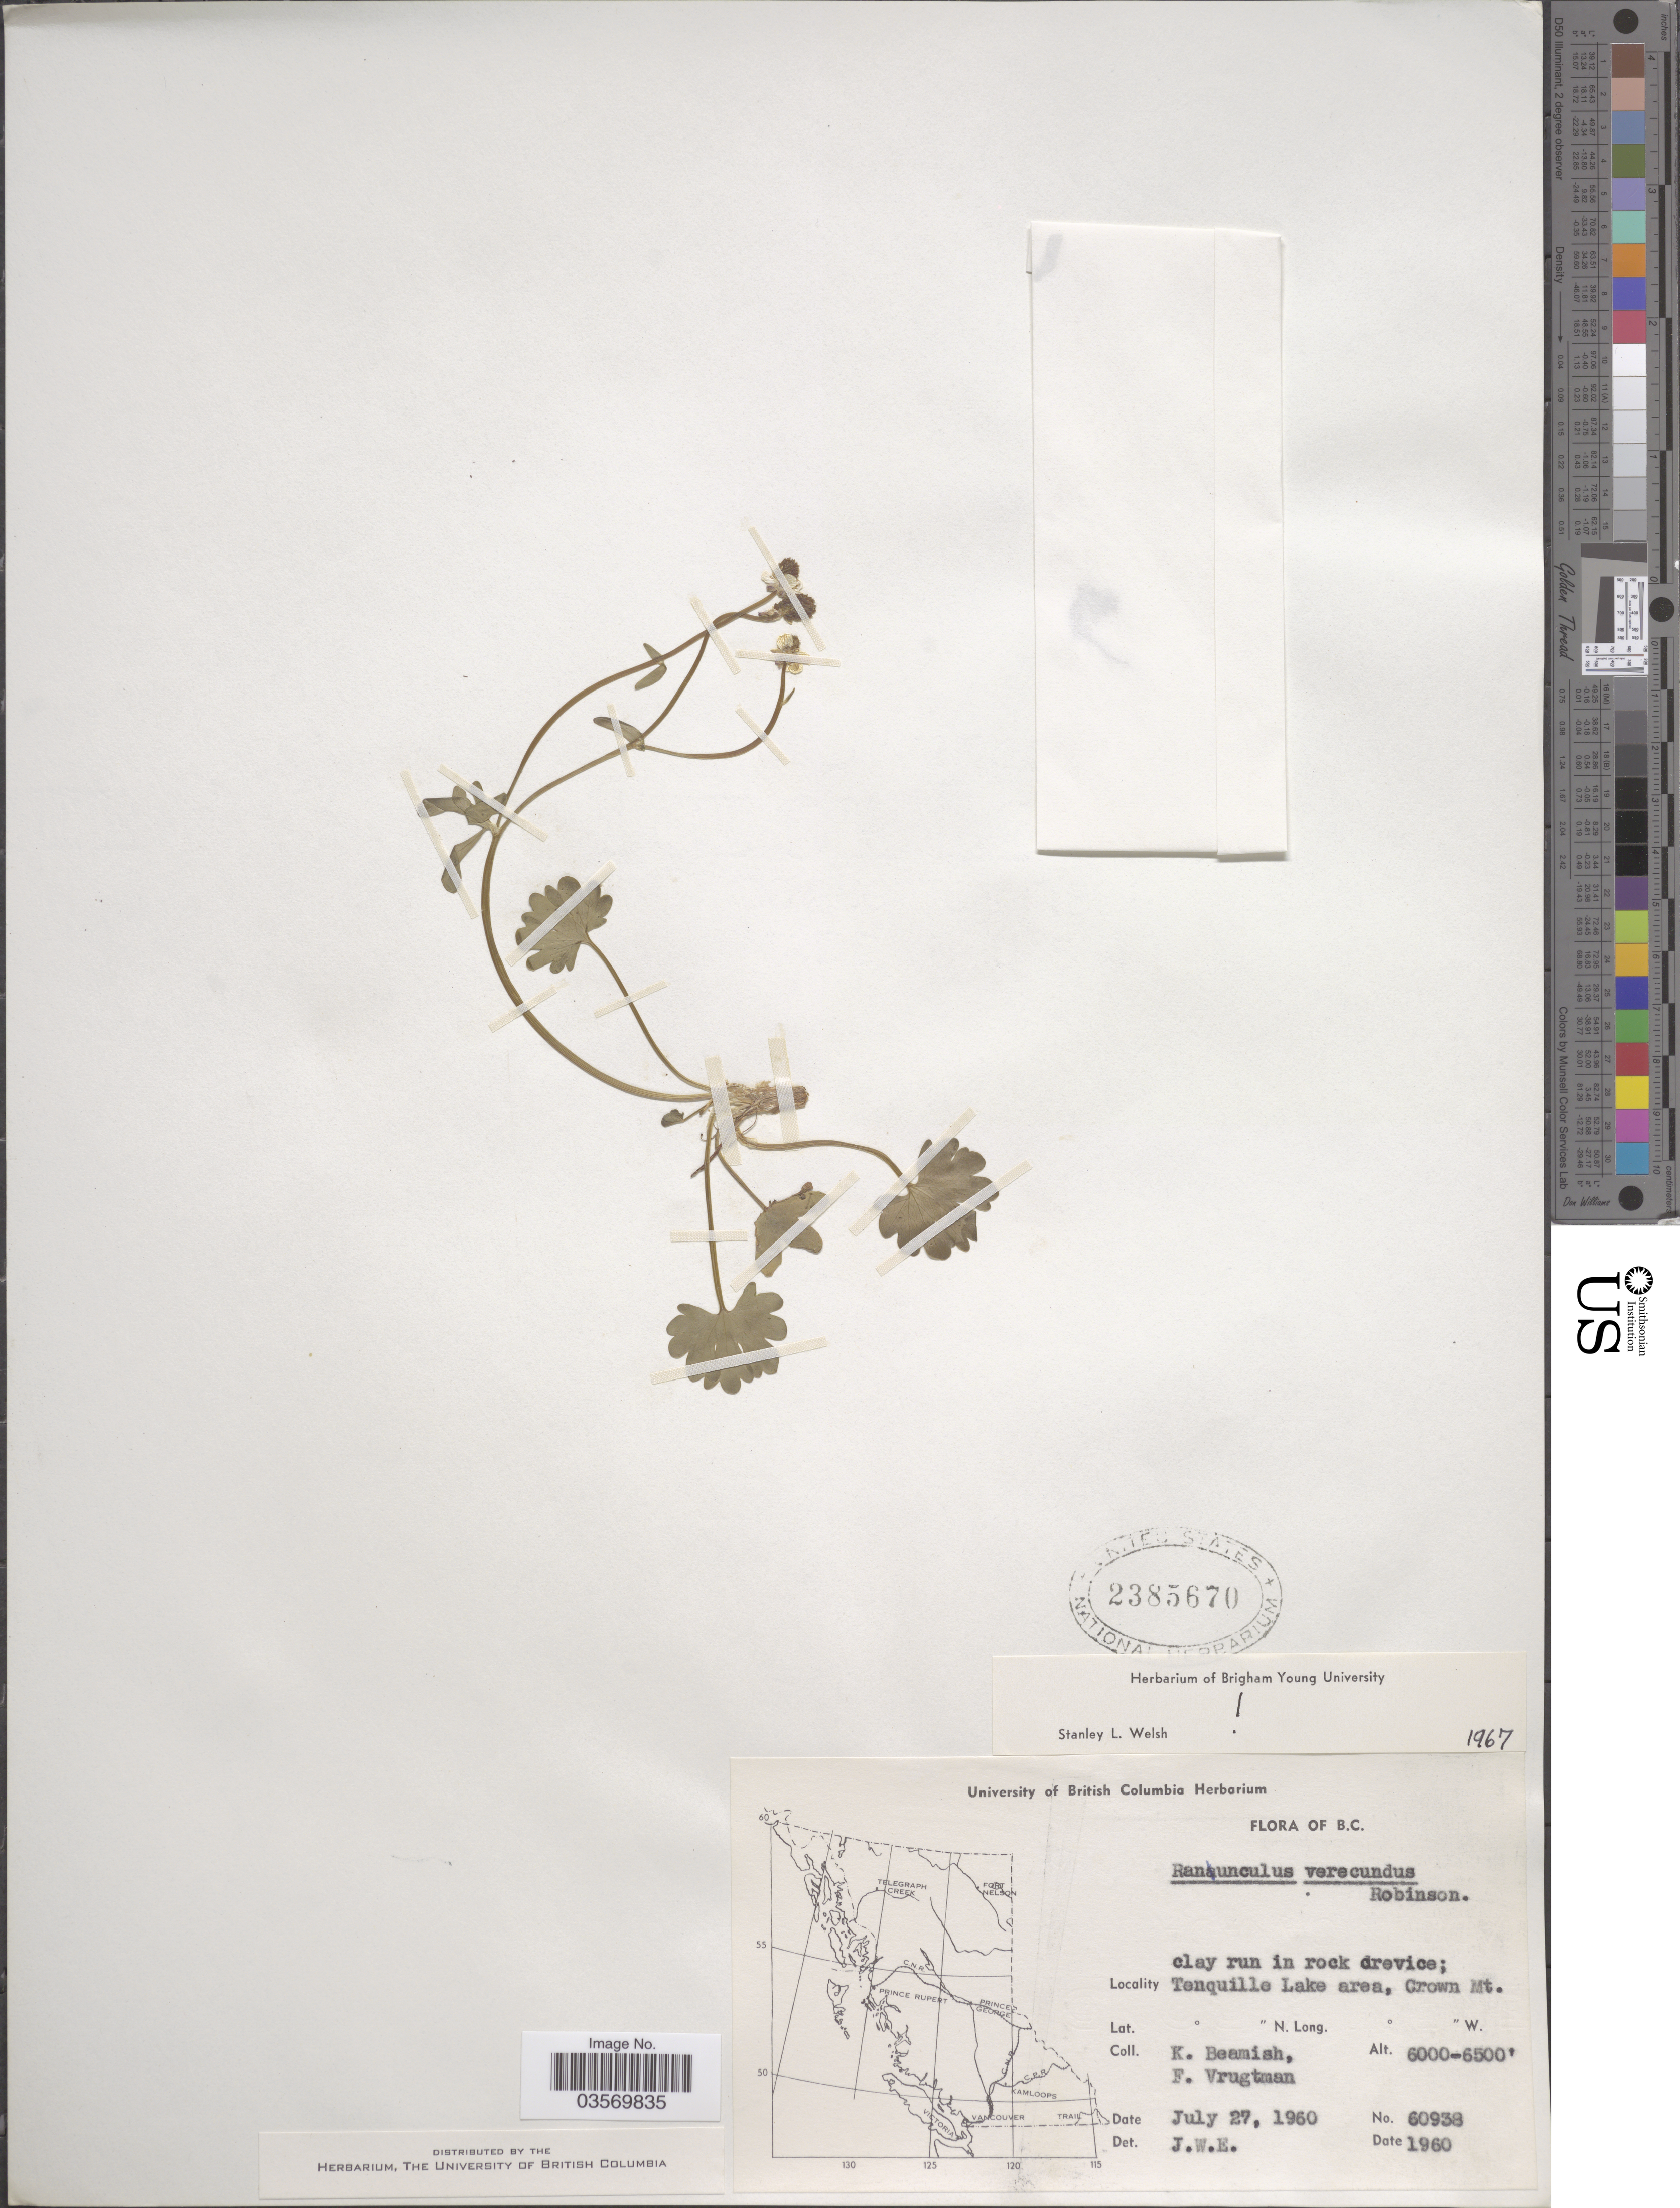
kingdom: Plantae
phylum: Tracheophyta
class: Magnoliopsida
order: Ranunculales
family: Ranunculaceae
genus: Ranunculus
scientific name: Ranunculus verecundus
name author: B.L. Rob.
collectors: K. Beamish & F. Vrugtman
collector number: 60938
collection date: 1960-07-27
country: Canada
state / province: British Columbia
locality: Tenquille Lake area, Crown Mt.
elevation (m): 1829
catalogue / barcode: US 2385670